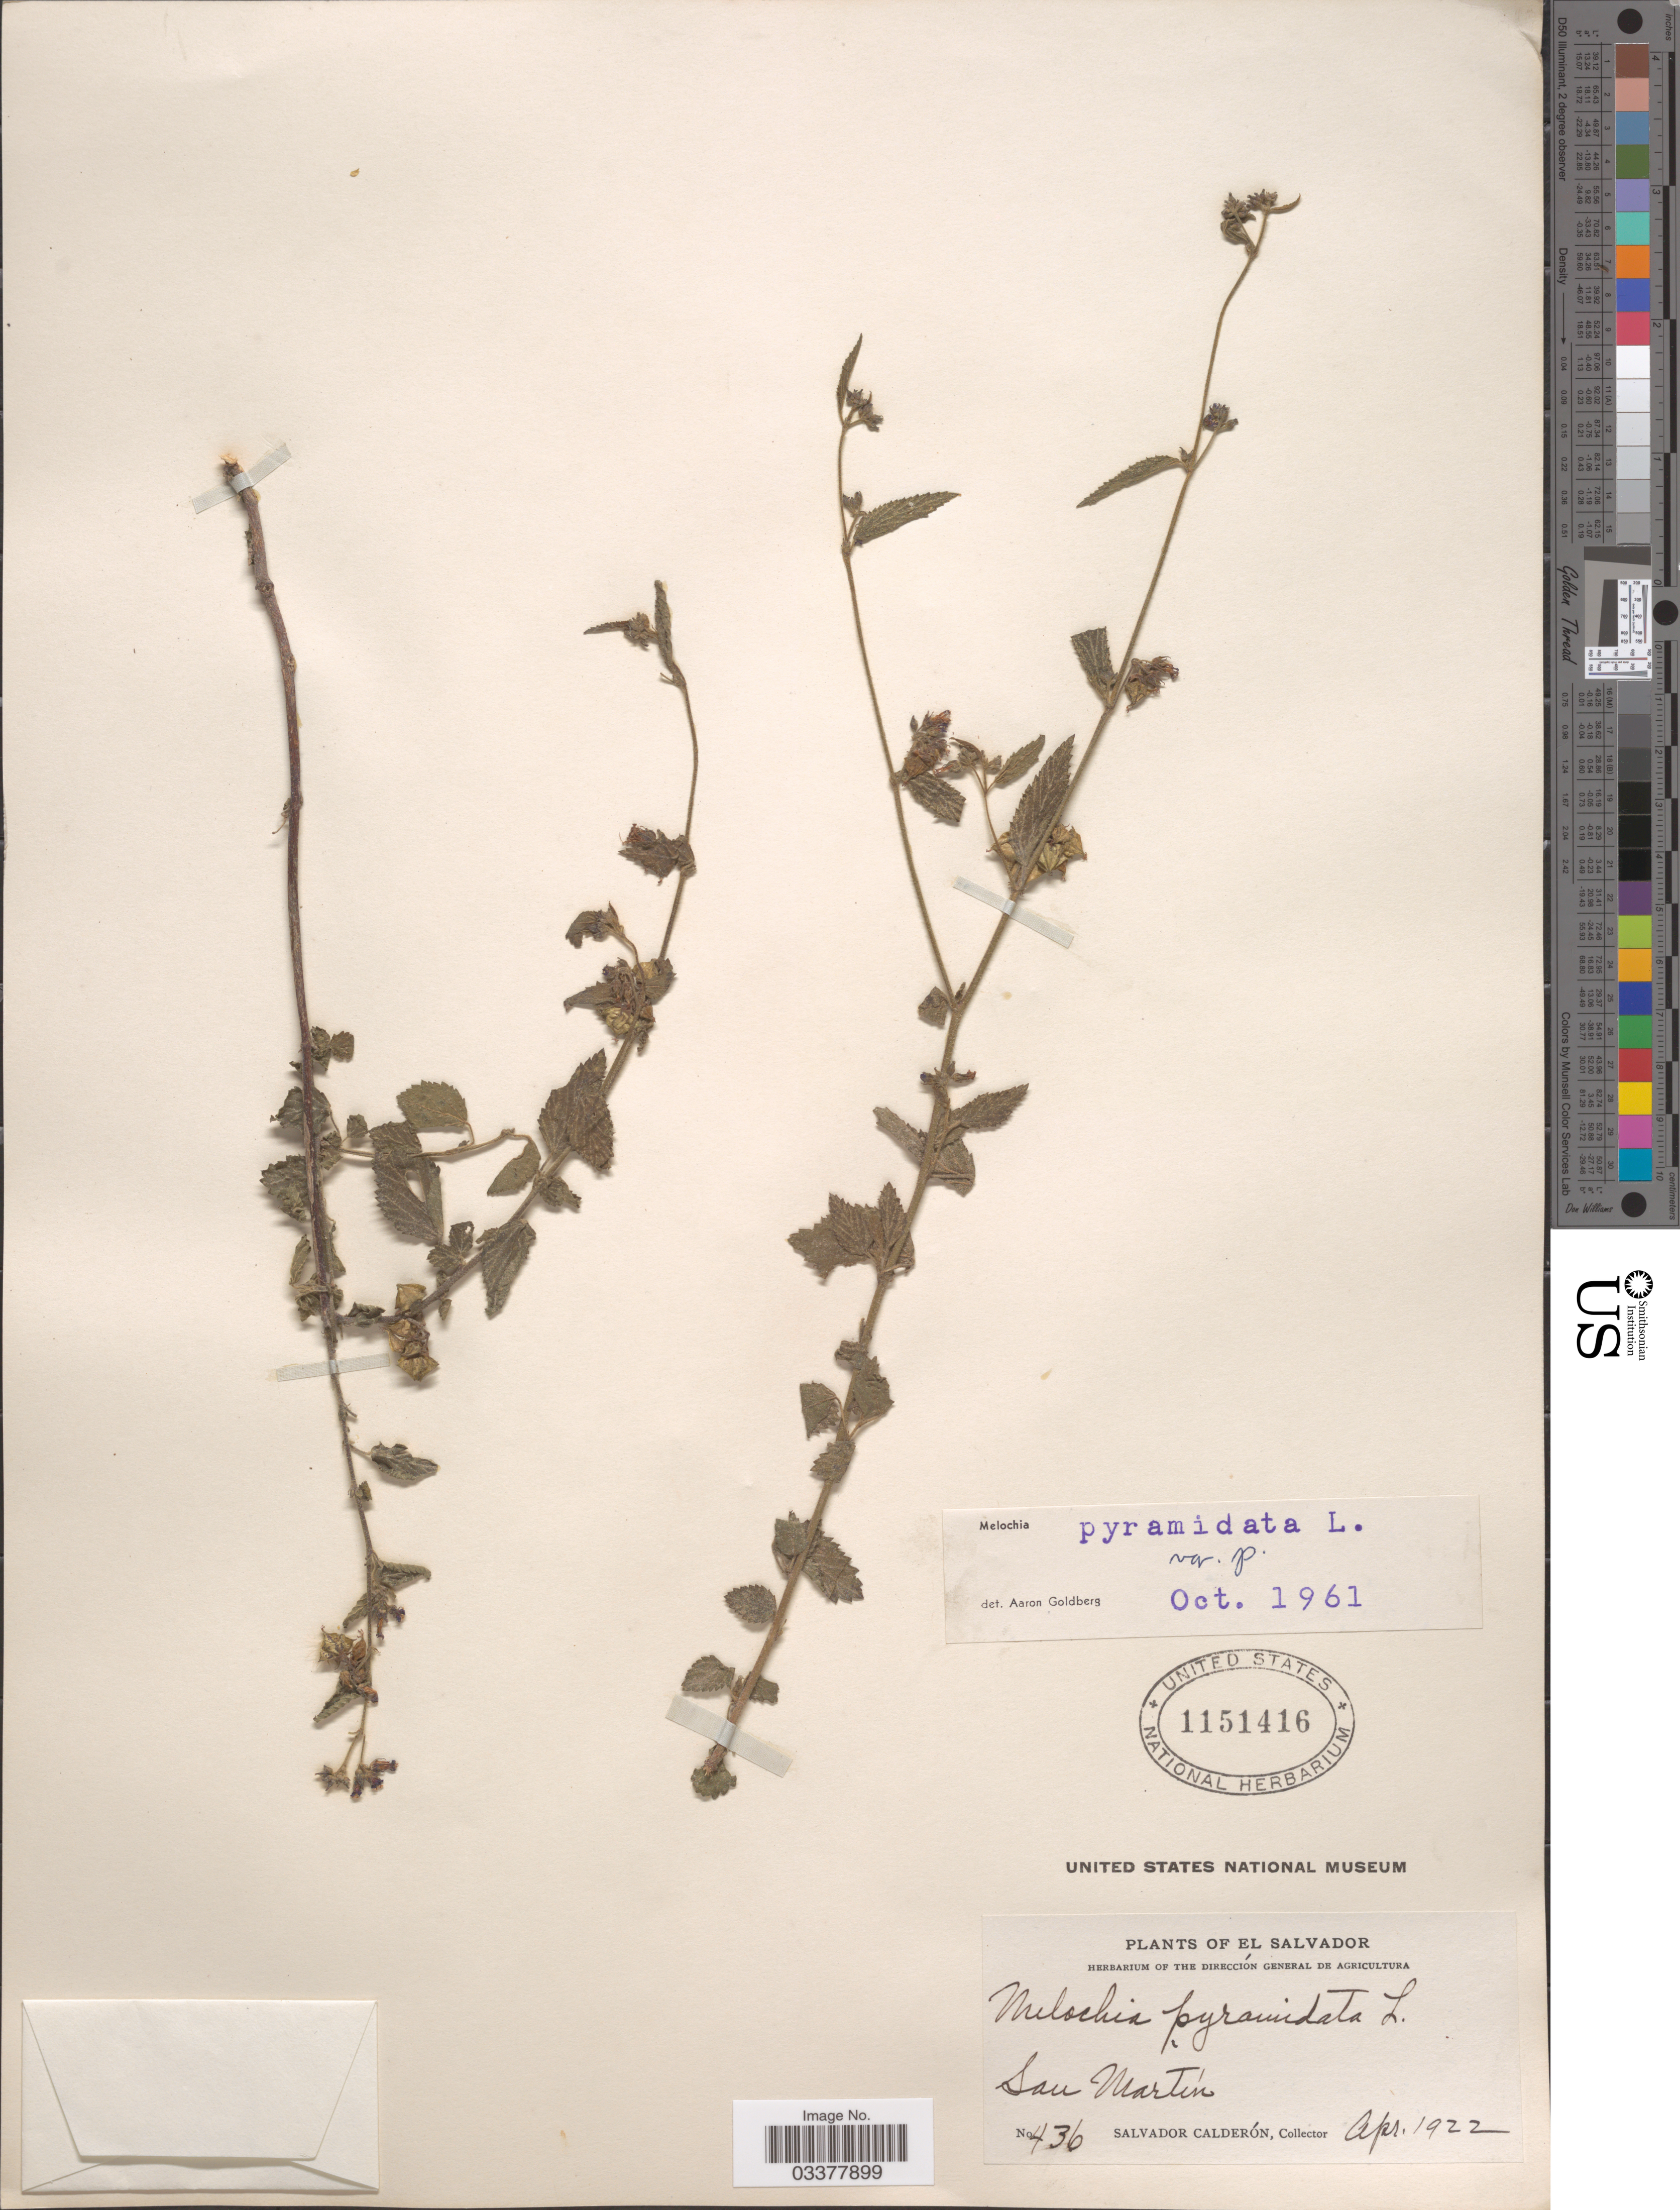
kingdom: Plantae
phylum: Tracheophyta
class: Magnoliopsida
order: Malvales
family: Malvaceae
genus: Melochia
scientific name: Melochia pyramidata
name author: L.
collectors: S. Calderón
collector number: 436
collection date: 1922-04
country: El Salvador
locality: San Martín.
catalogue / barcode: US 1151416